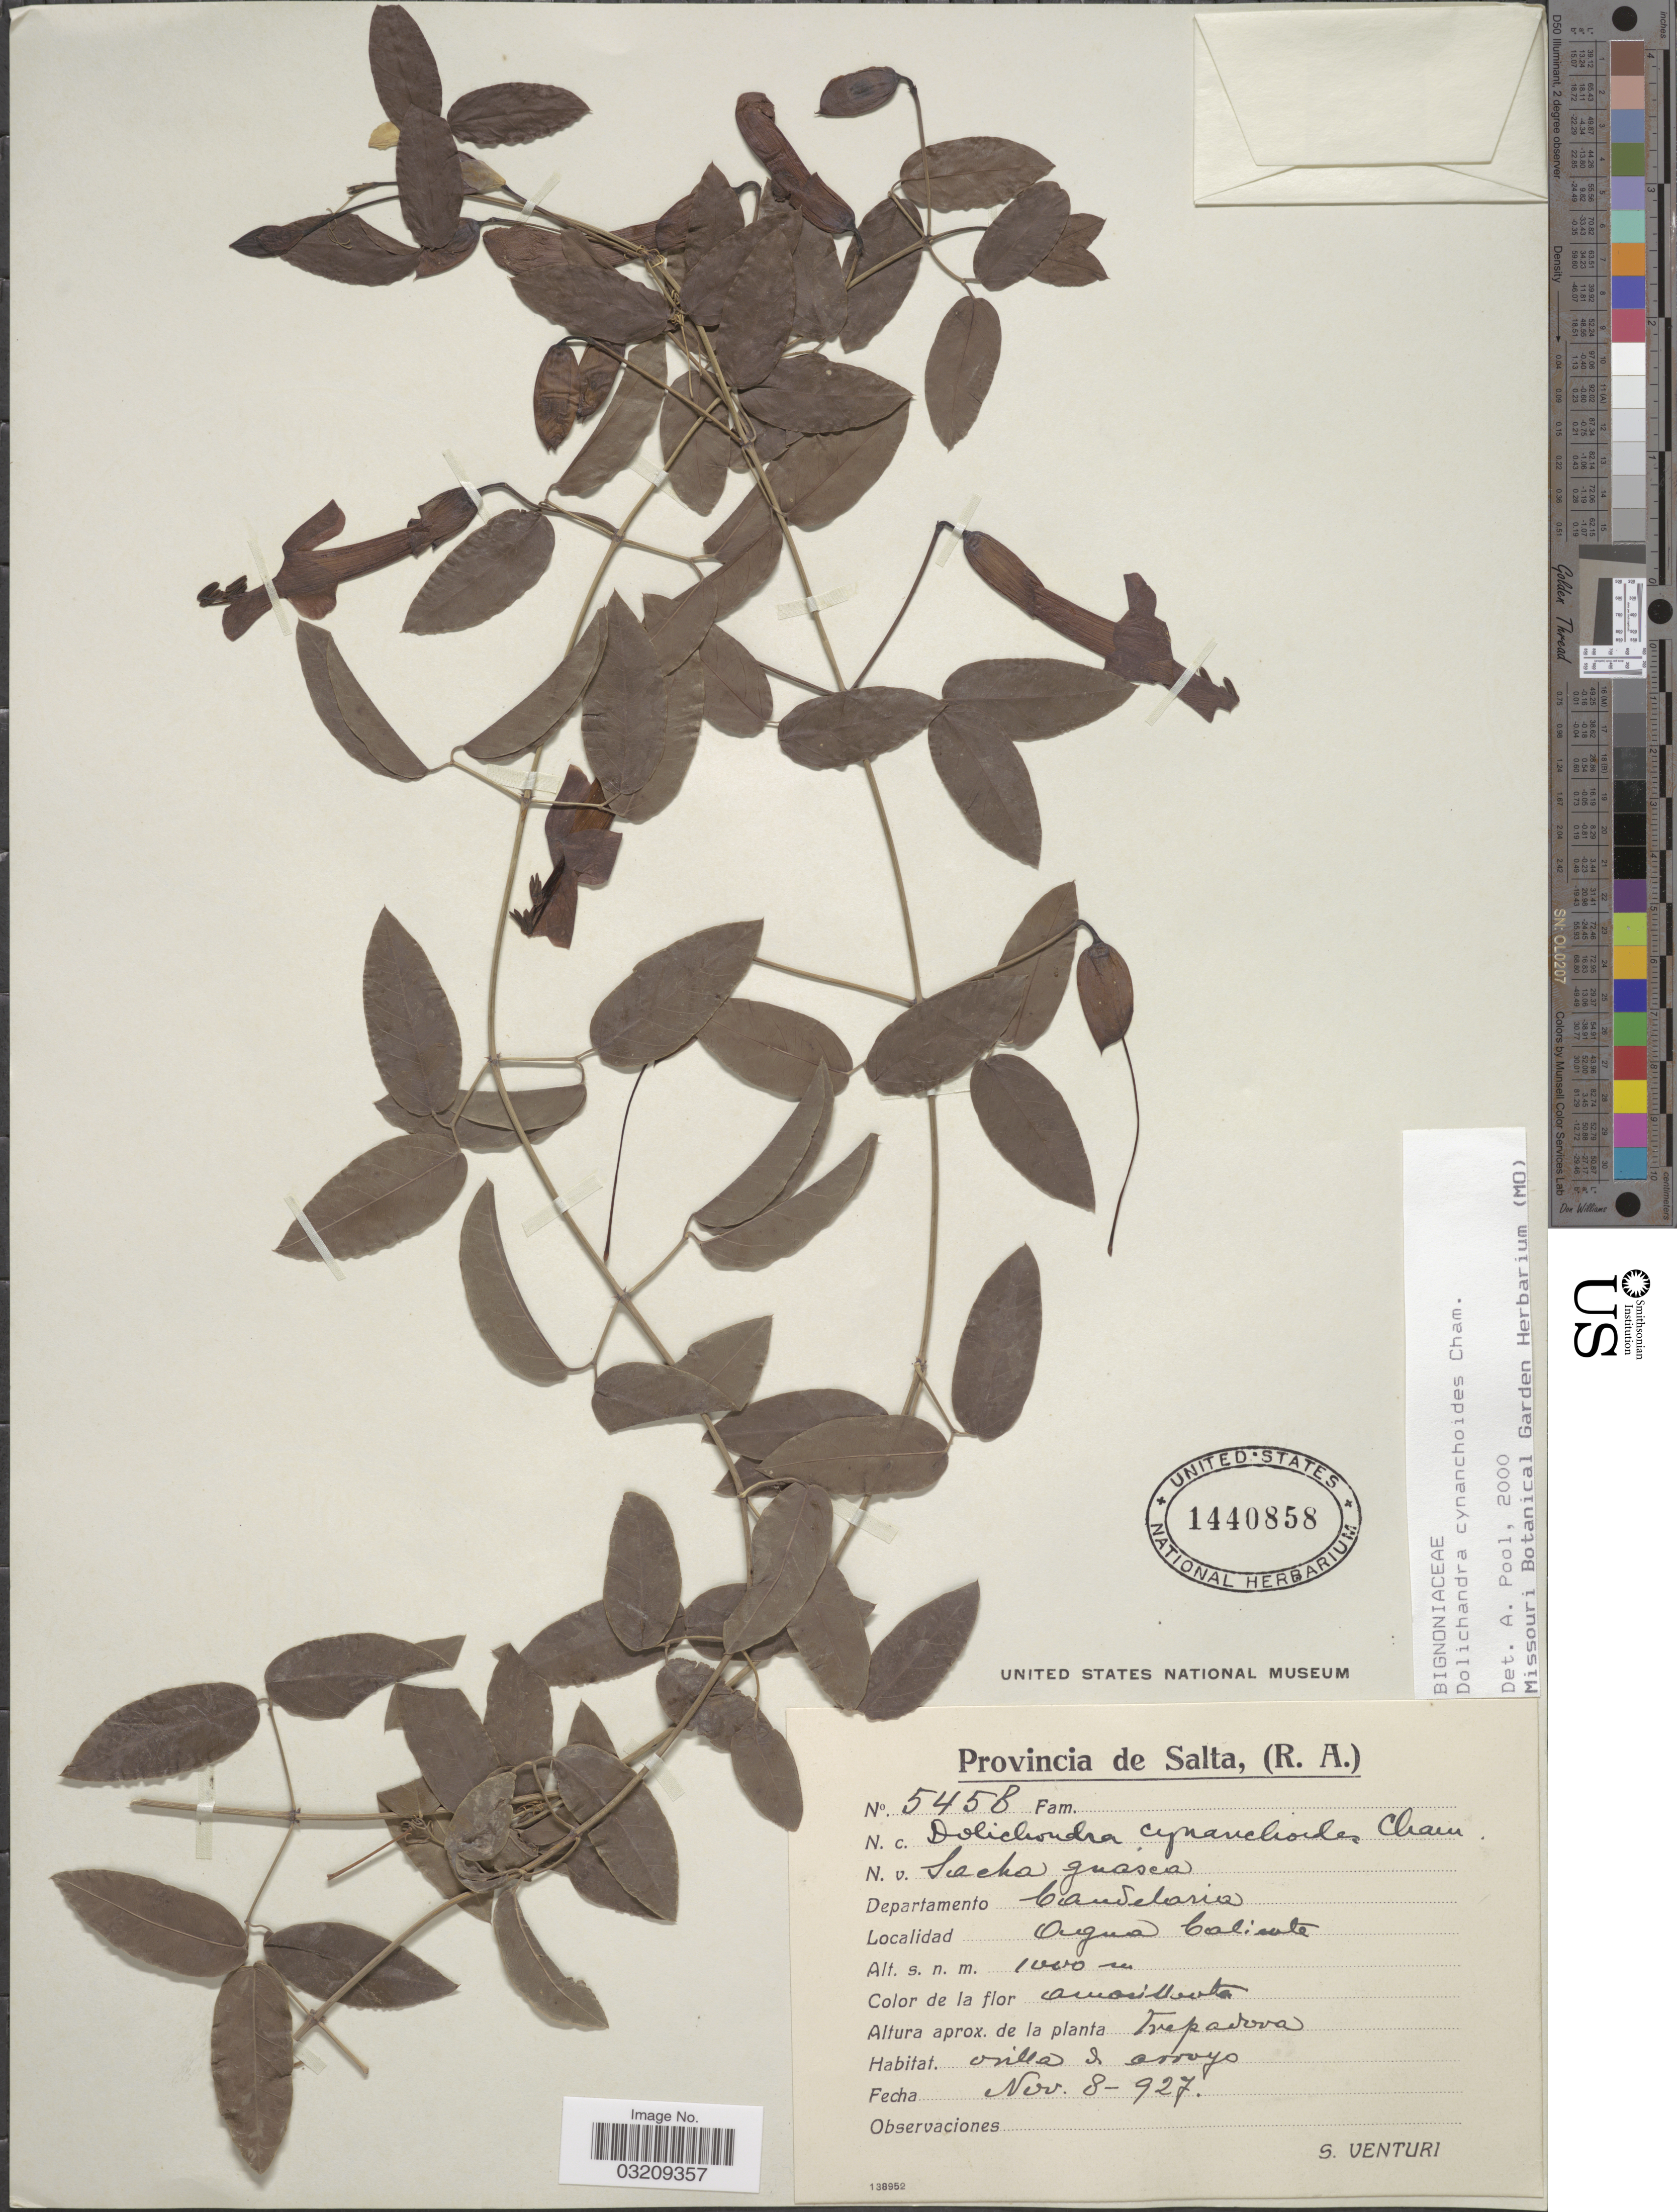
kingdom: Plantae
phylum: Tracheophyta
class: Magnoliopsida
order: Lamiales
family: Bignoniaceae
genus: Dolichandra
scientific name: Dolichandra cynanchoides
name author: Cham.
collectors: S. Venturi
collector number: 5458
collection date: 1927-11-08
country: Argentina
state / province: Salta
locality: Departamento Candelaria. Agua Caliente.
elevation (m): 1000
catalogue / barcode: US 1440858